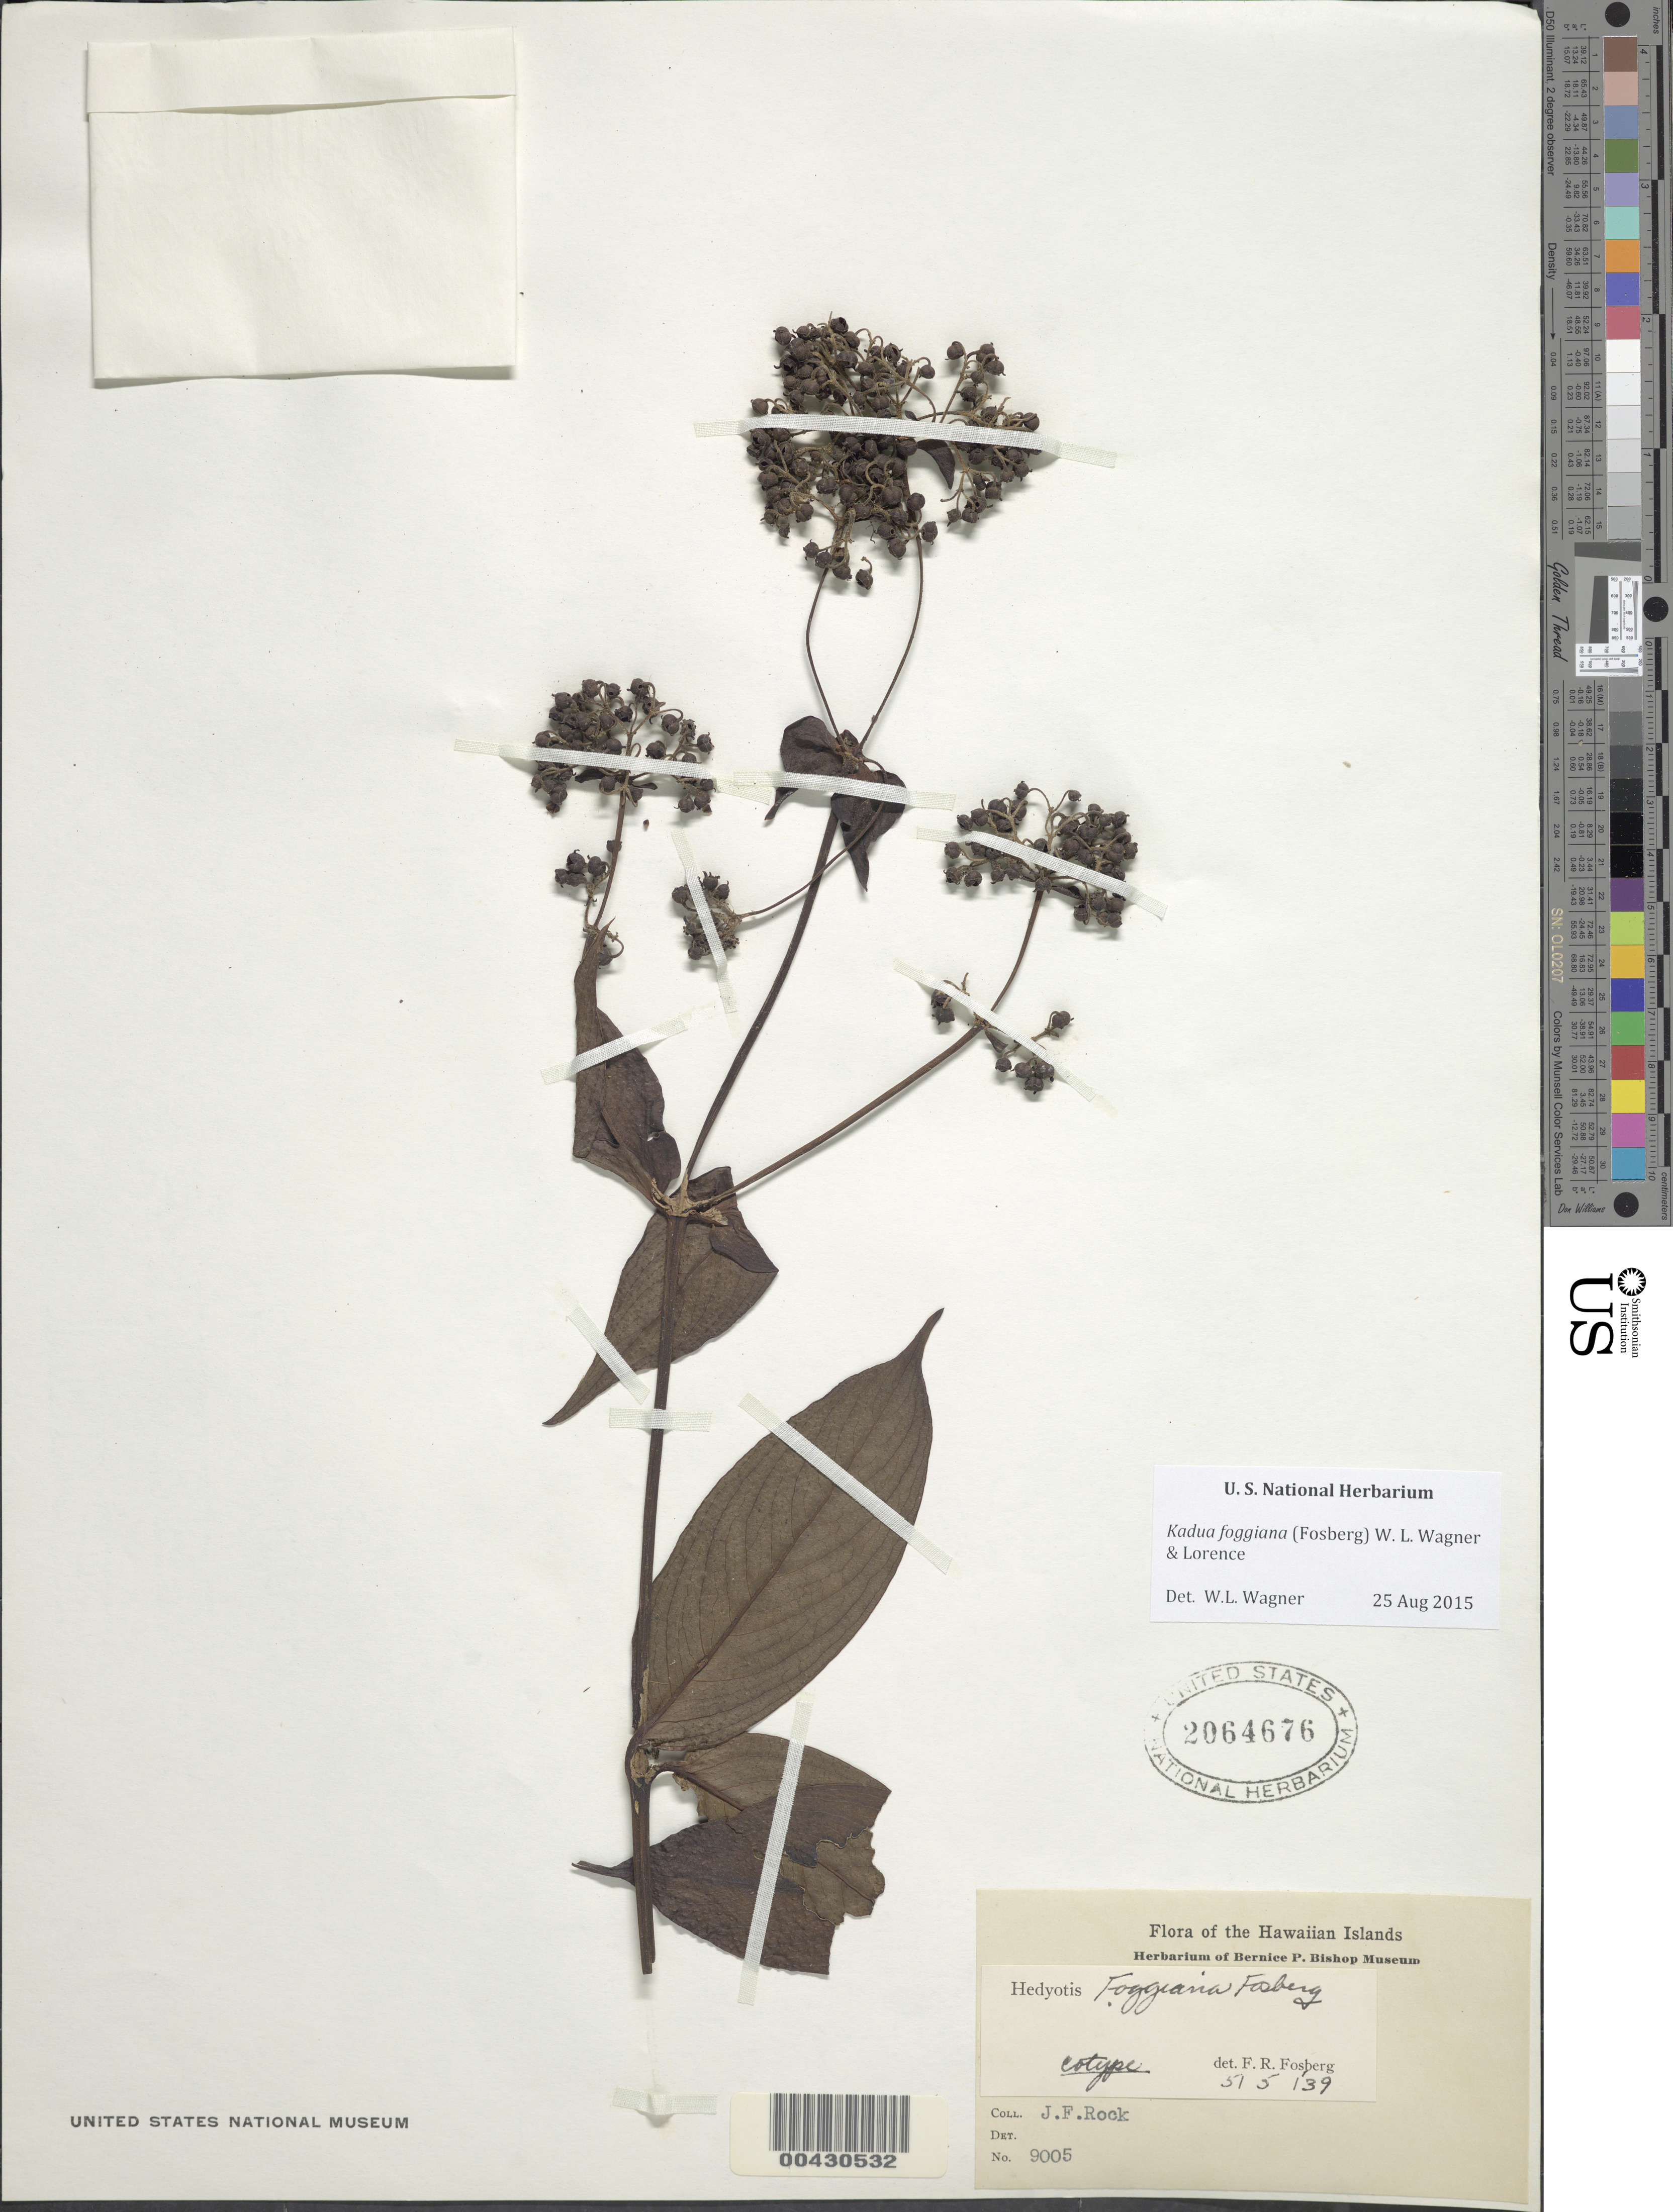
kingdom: Plantae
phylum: Tracheophyta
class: Magnoliopsida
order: Gentianales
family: Rubiaceae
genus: Kadua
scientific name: Kadua foggiana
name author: (Fosberg) W.L. Wagner & Lorence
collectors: J. F. Rock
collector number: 9005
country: United States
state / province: Hawaii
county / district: Maui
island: Moloka'i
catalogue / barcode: US 2064676